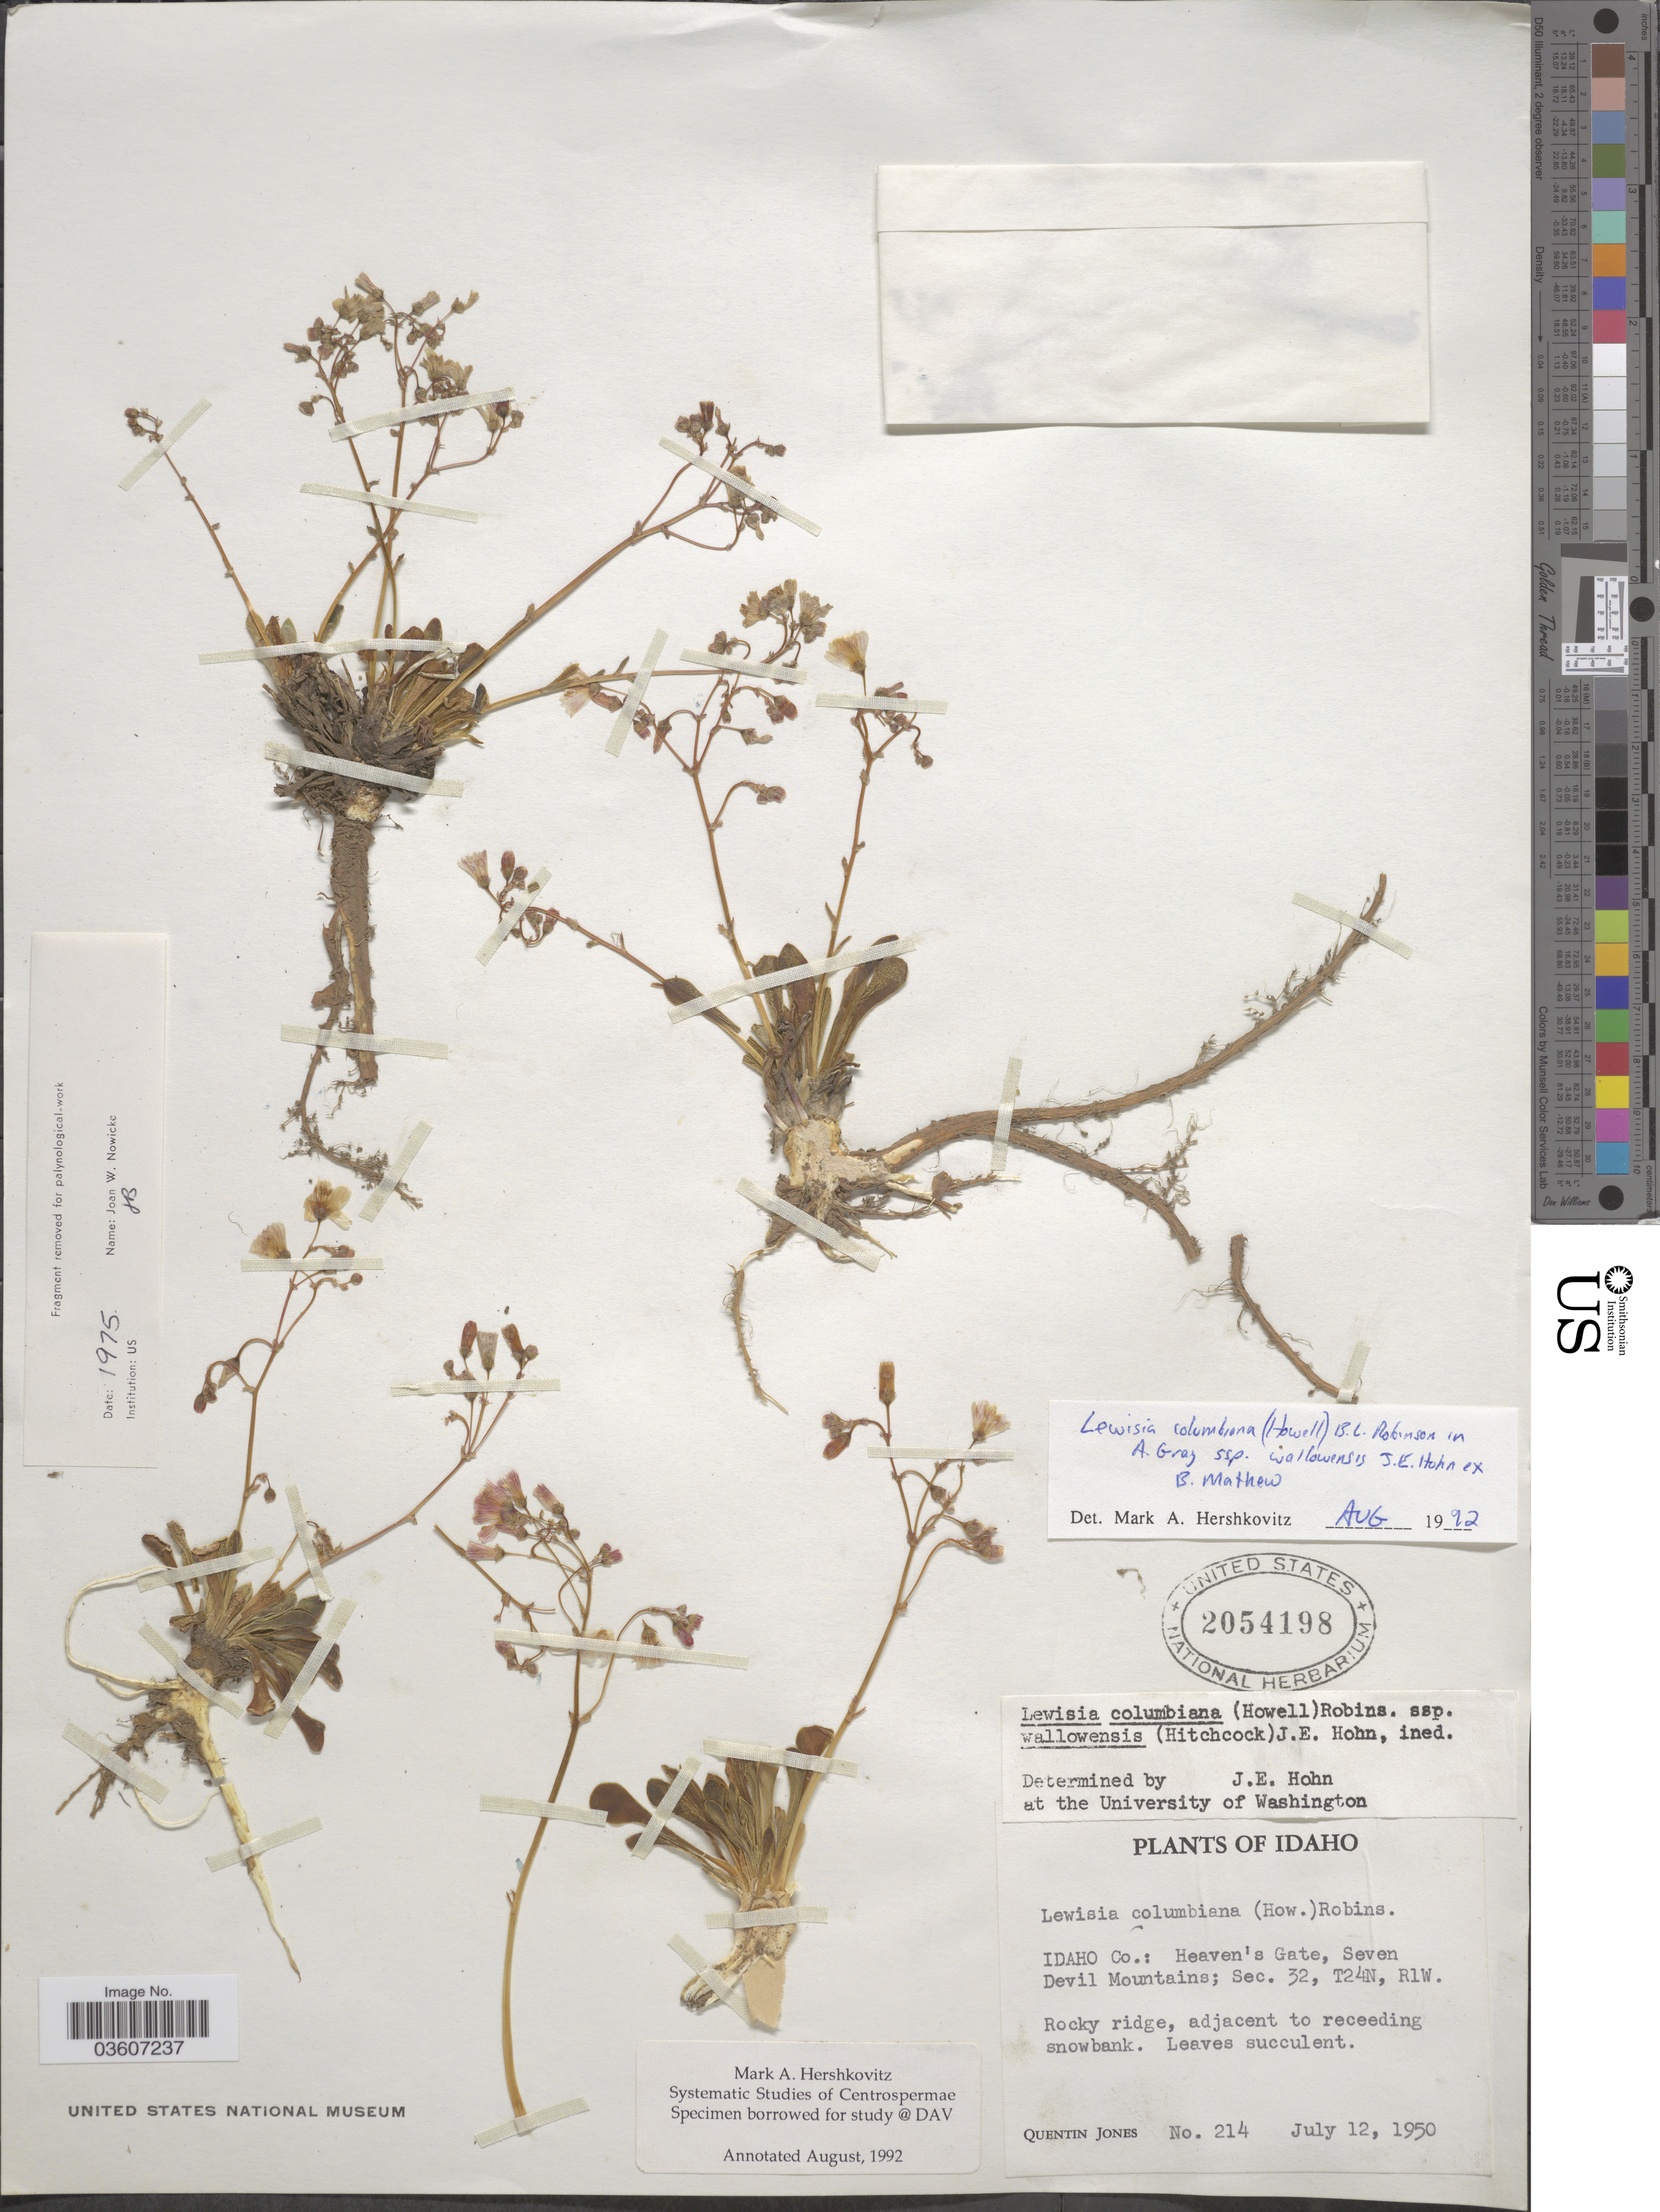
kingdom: Plantae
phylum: Tracheophyta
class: Magnoliopsida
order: Caryophyllales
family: Montiaceae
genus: Lewisia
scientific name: Lewisia columbiana var. wallowensis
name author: C.L. Hitchc.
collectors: Q. Jones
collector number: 214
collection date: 1950-07-12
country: United States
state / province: Idaho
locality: Idaho Co.: Heaven's Gate, Seven Devil Mountains; Sec. 32, T24N, R1W.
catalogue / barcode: US 2054198